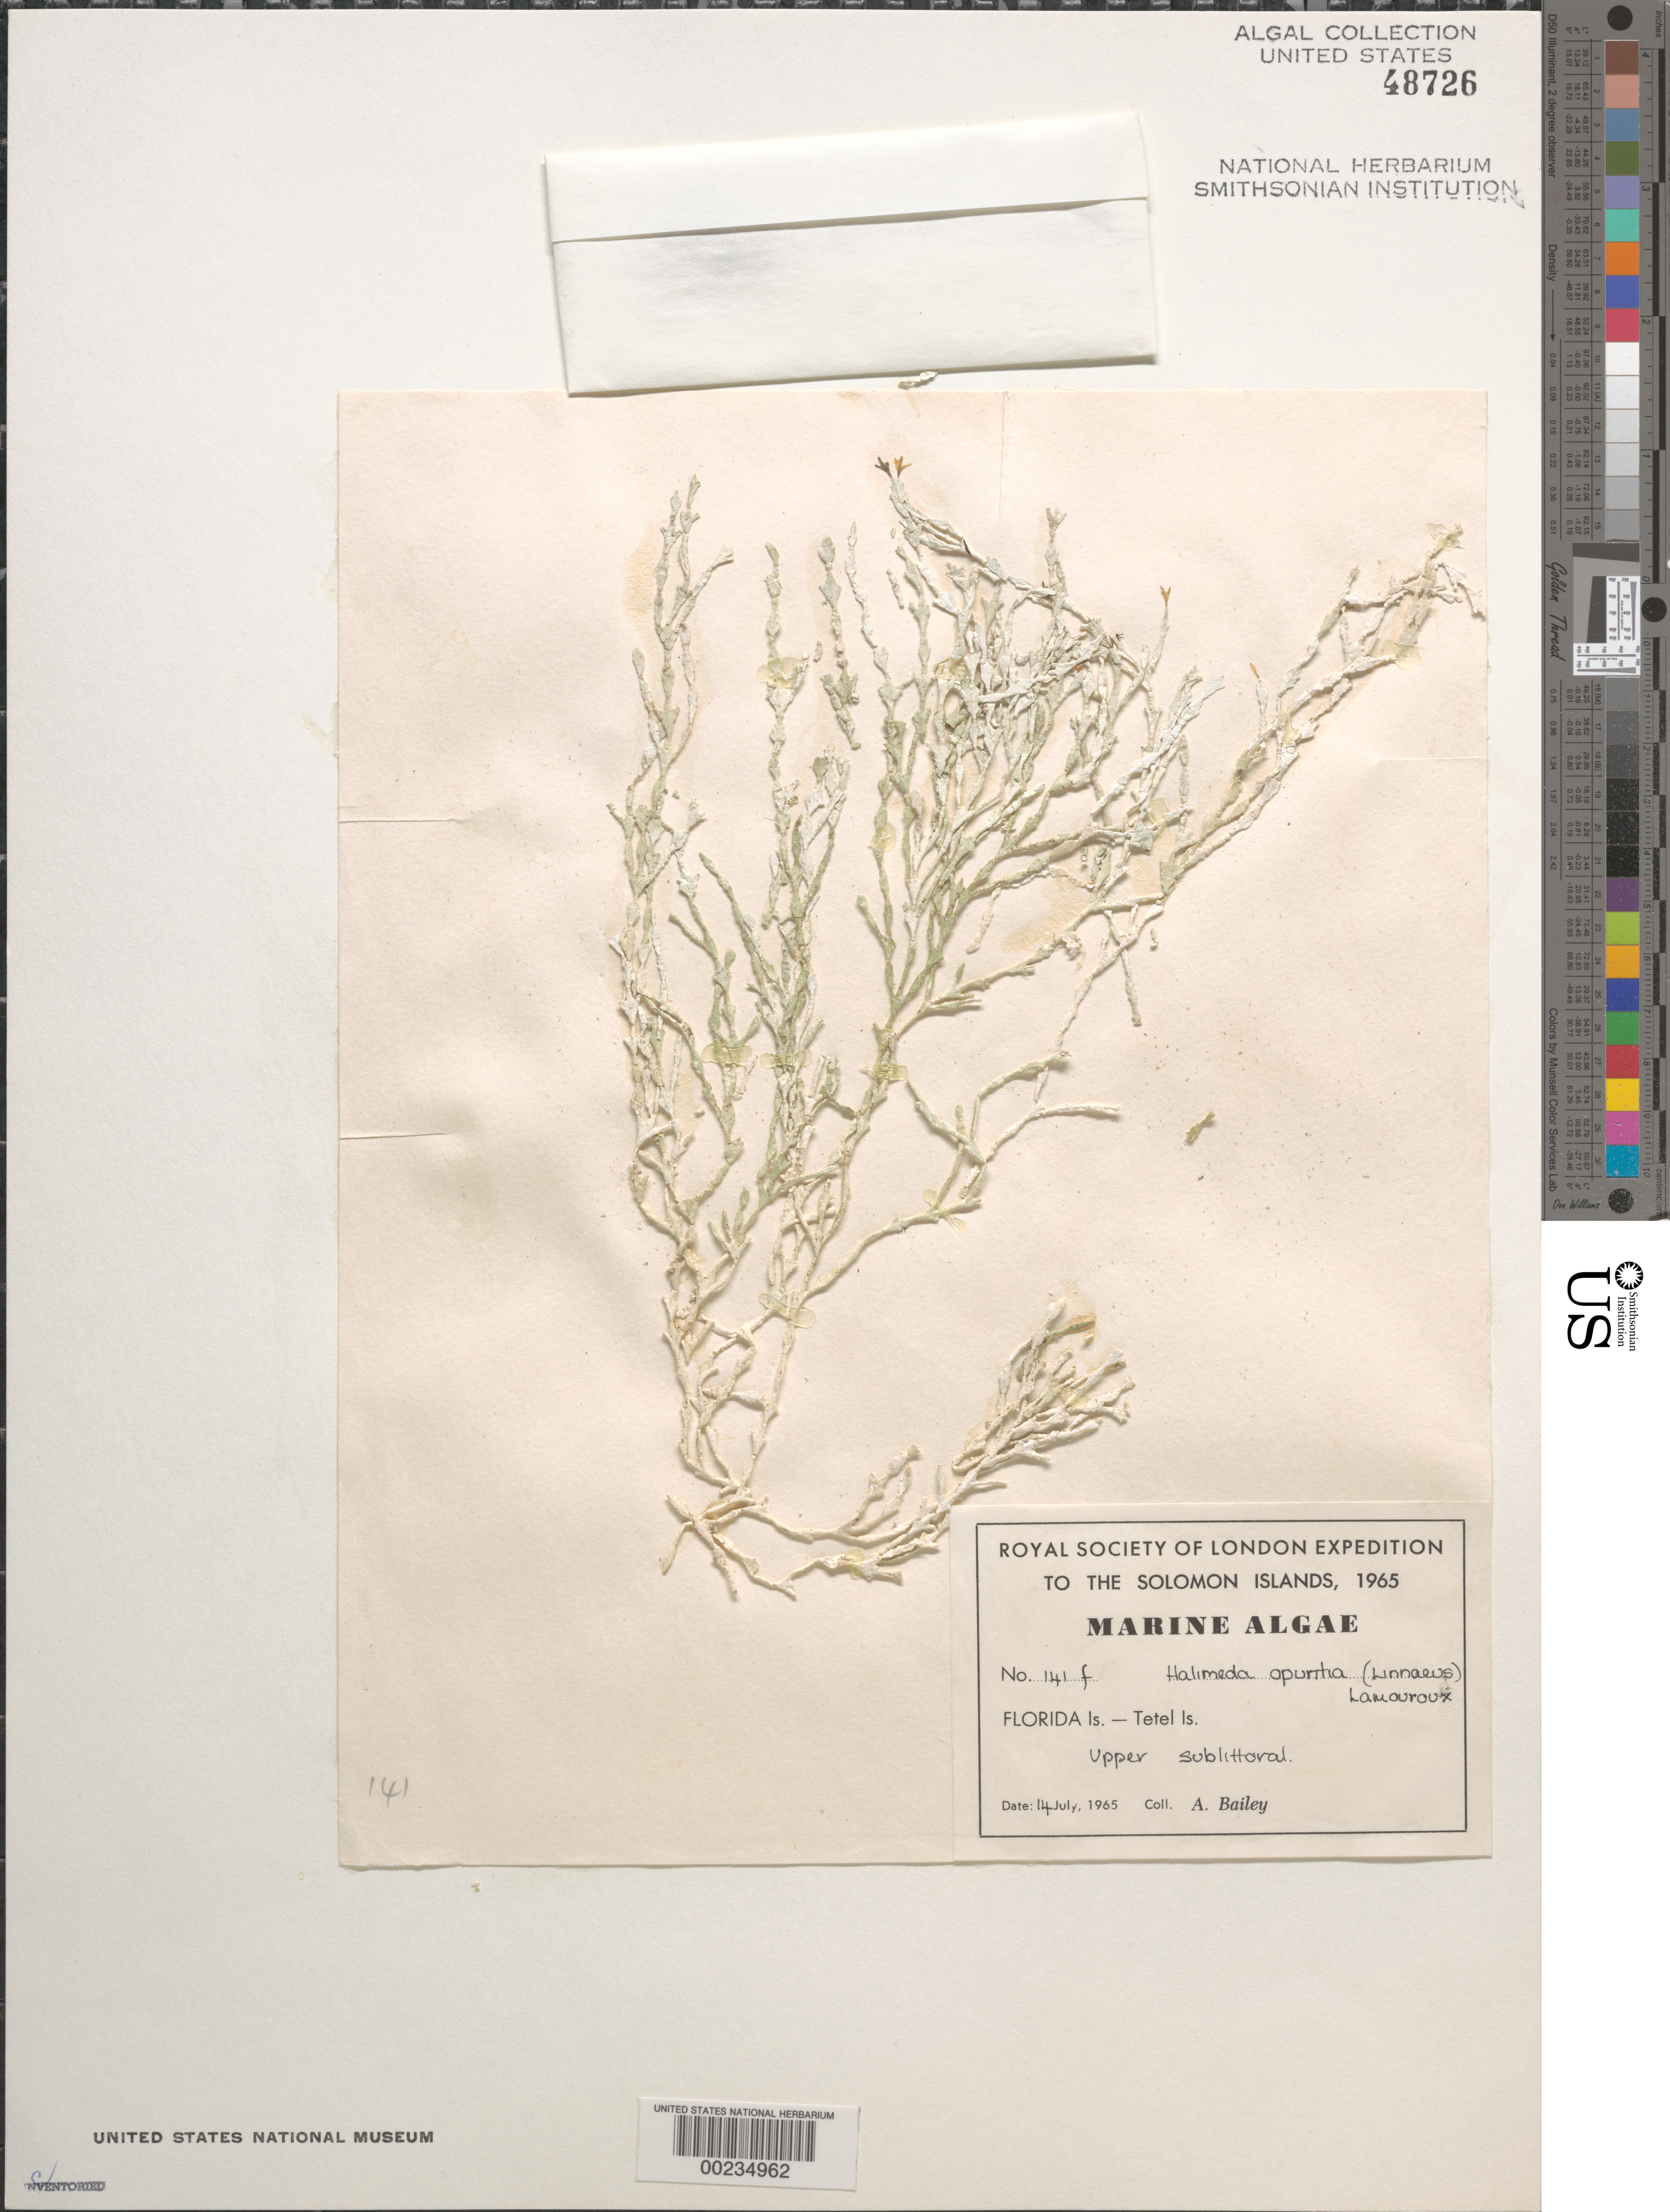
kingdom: Plantae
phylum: Chlorophyta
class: Ulvophyceae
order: Bryopsidales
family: Halimedaceae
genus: Halimeda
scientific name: Halimeda opuntia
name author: (L.) J.V.Lamouroux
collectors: A. Bailey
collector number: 141f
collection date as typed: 14 Jul 1965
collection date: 1965-07-14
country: Solomon Islands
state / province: Central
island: Tete [Tetel]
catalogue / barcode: US 48726